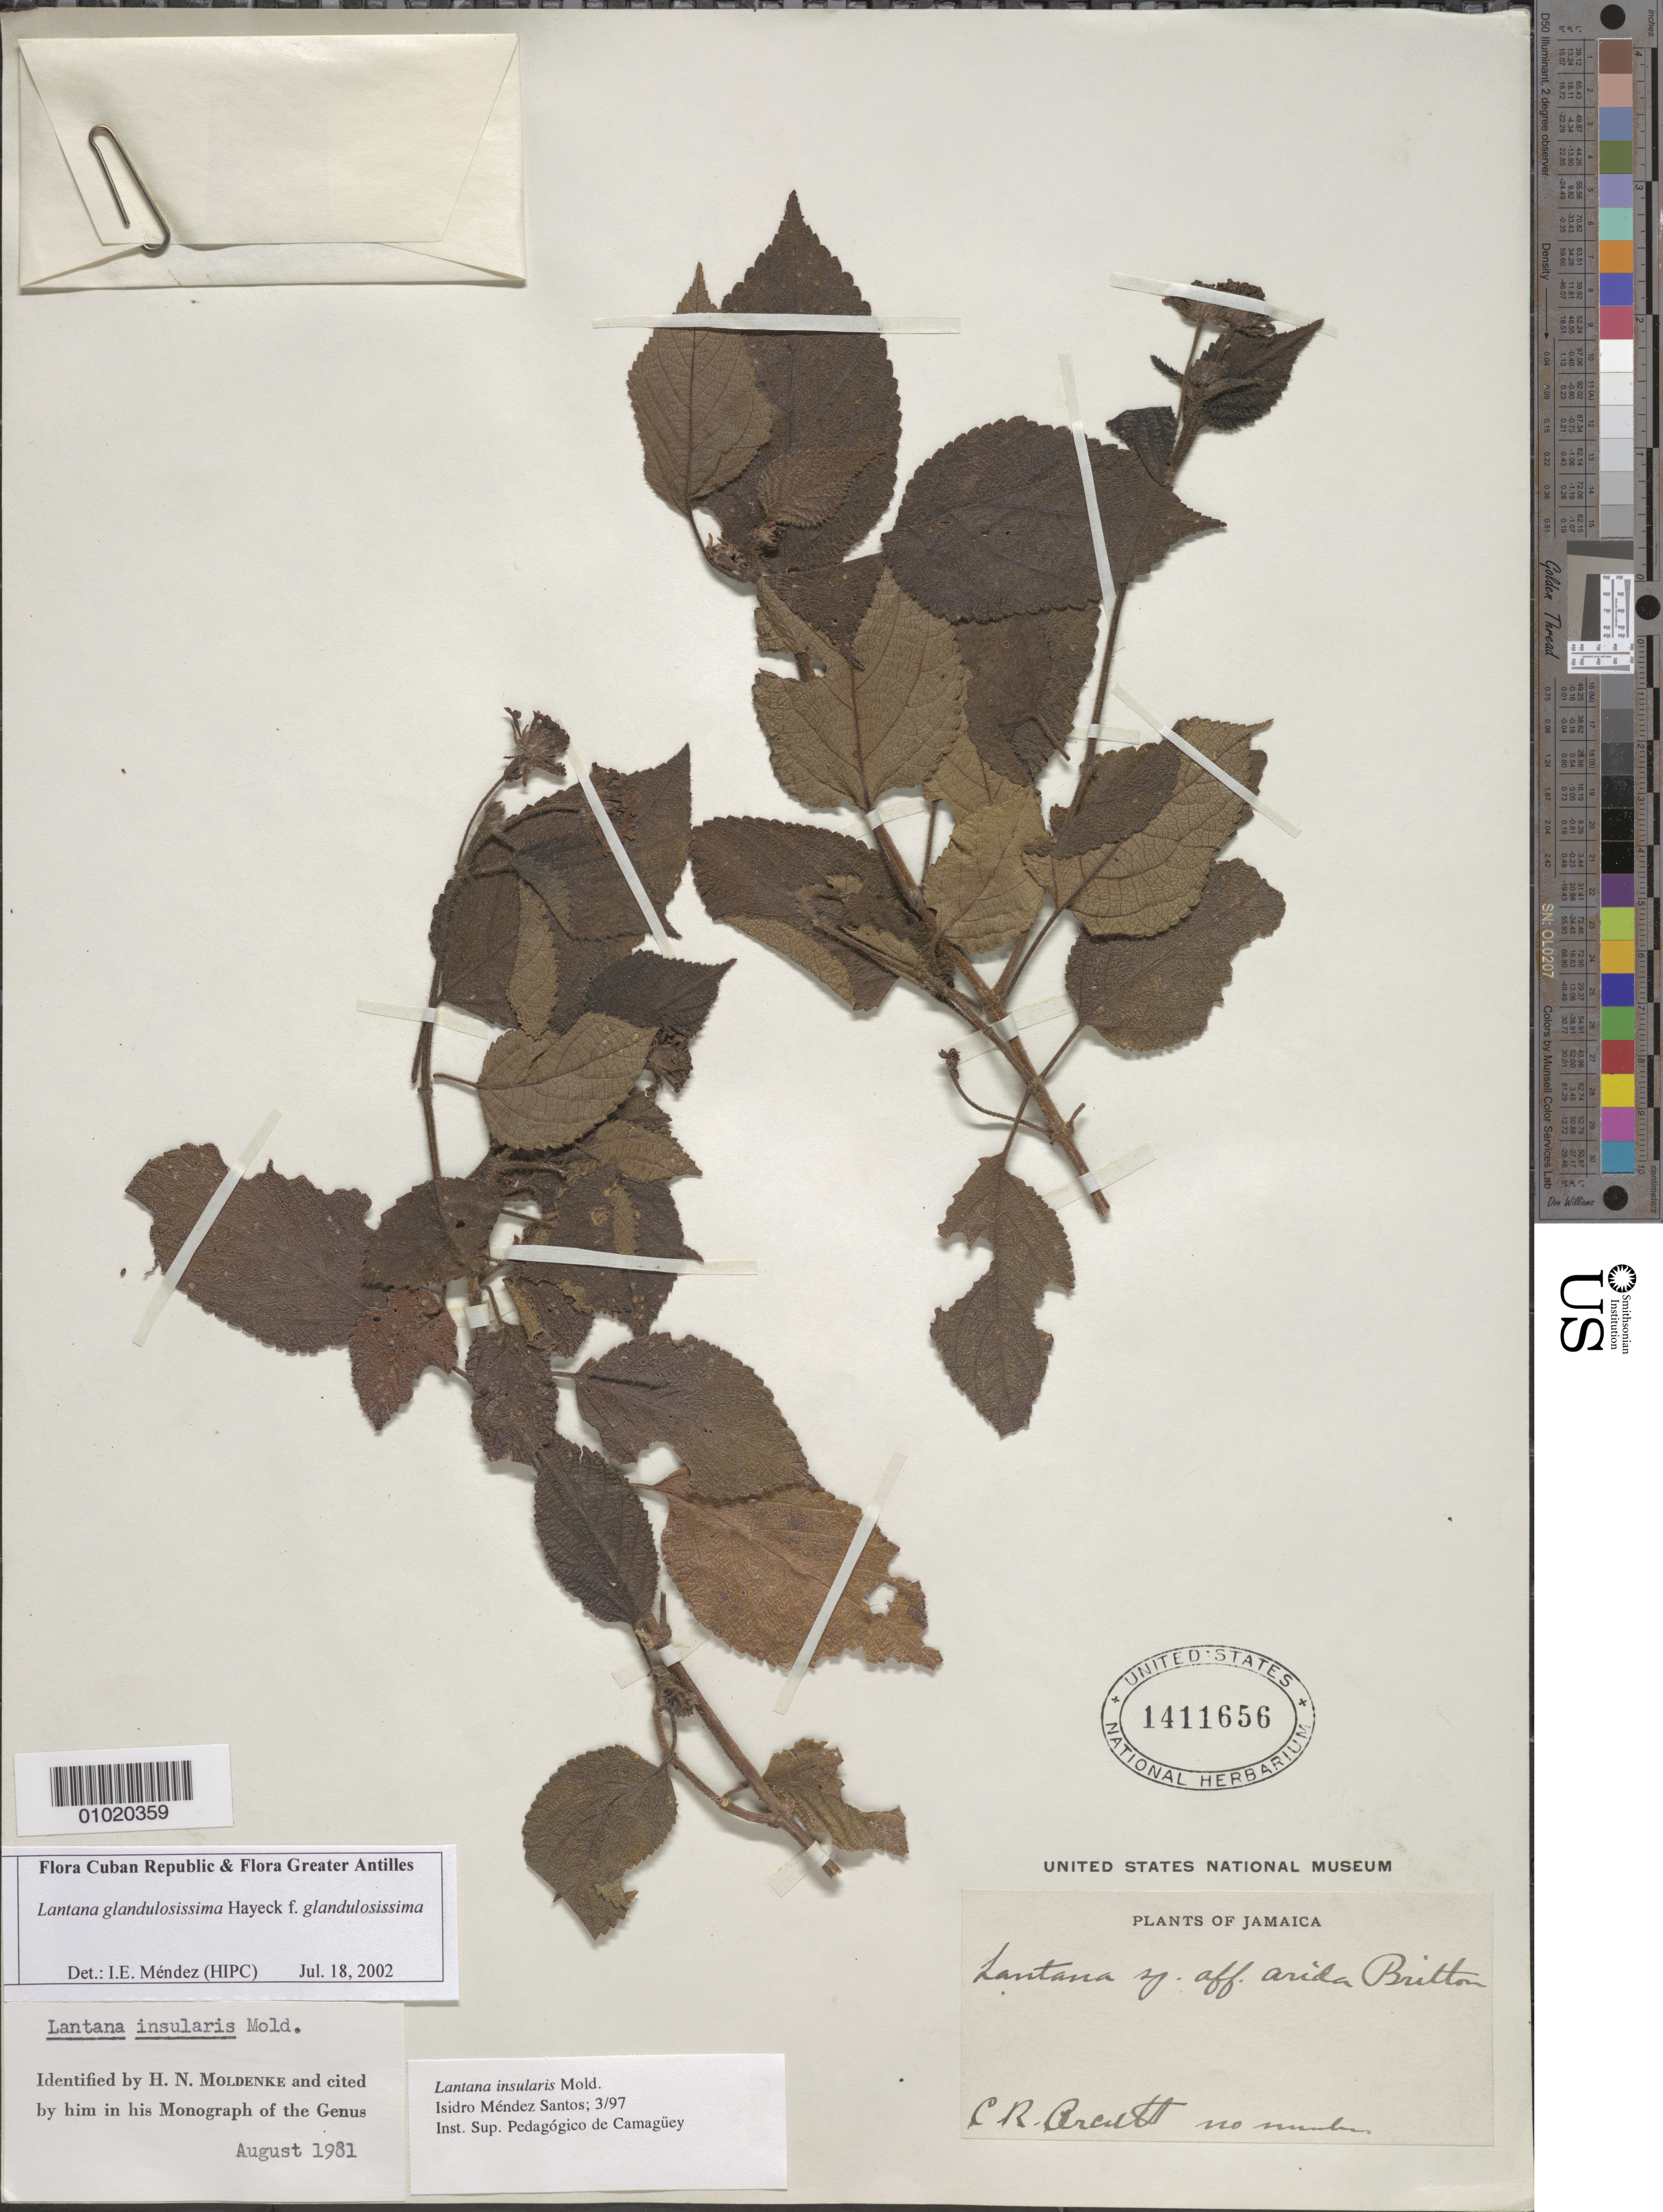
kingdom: Plantae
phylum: Tracheophyta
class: Magnoliopsida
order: Lamiales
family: Verbenaceae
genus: Lantana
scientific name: Lantana glandulosissima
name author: Hayek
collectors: C. Arcutt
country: Jamaica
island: Jamaica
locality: Lantana sp. off arida Britton.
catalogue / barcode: US 1411656